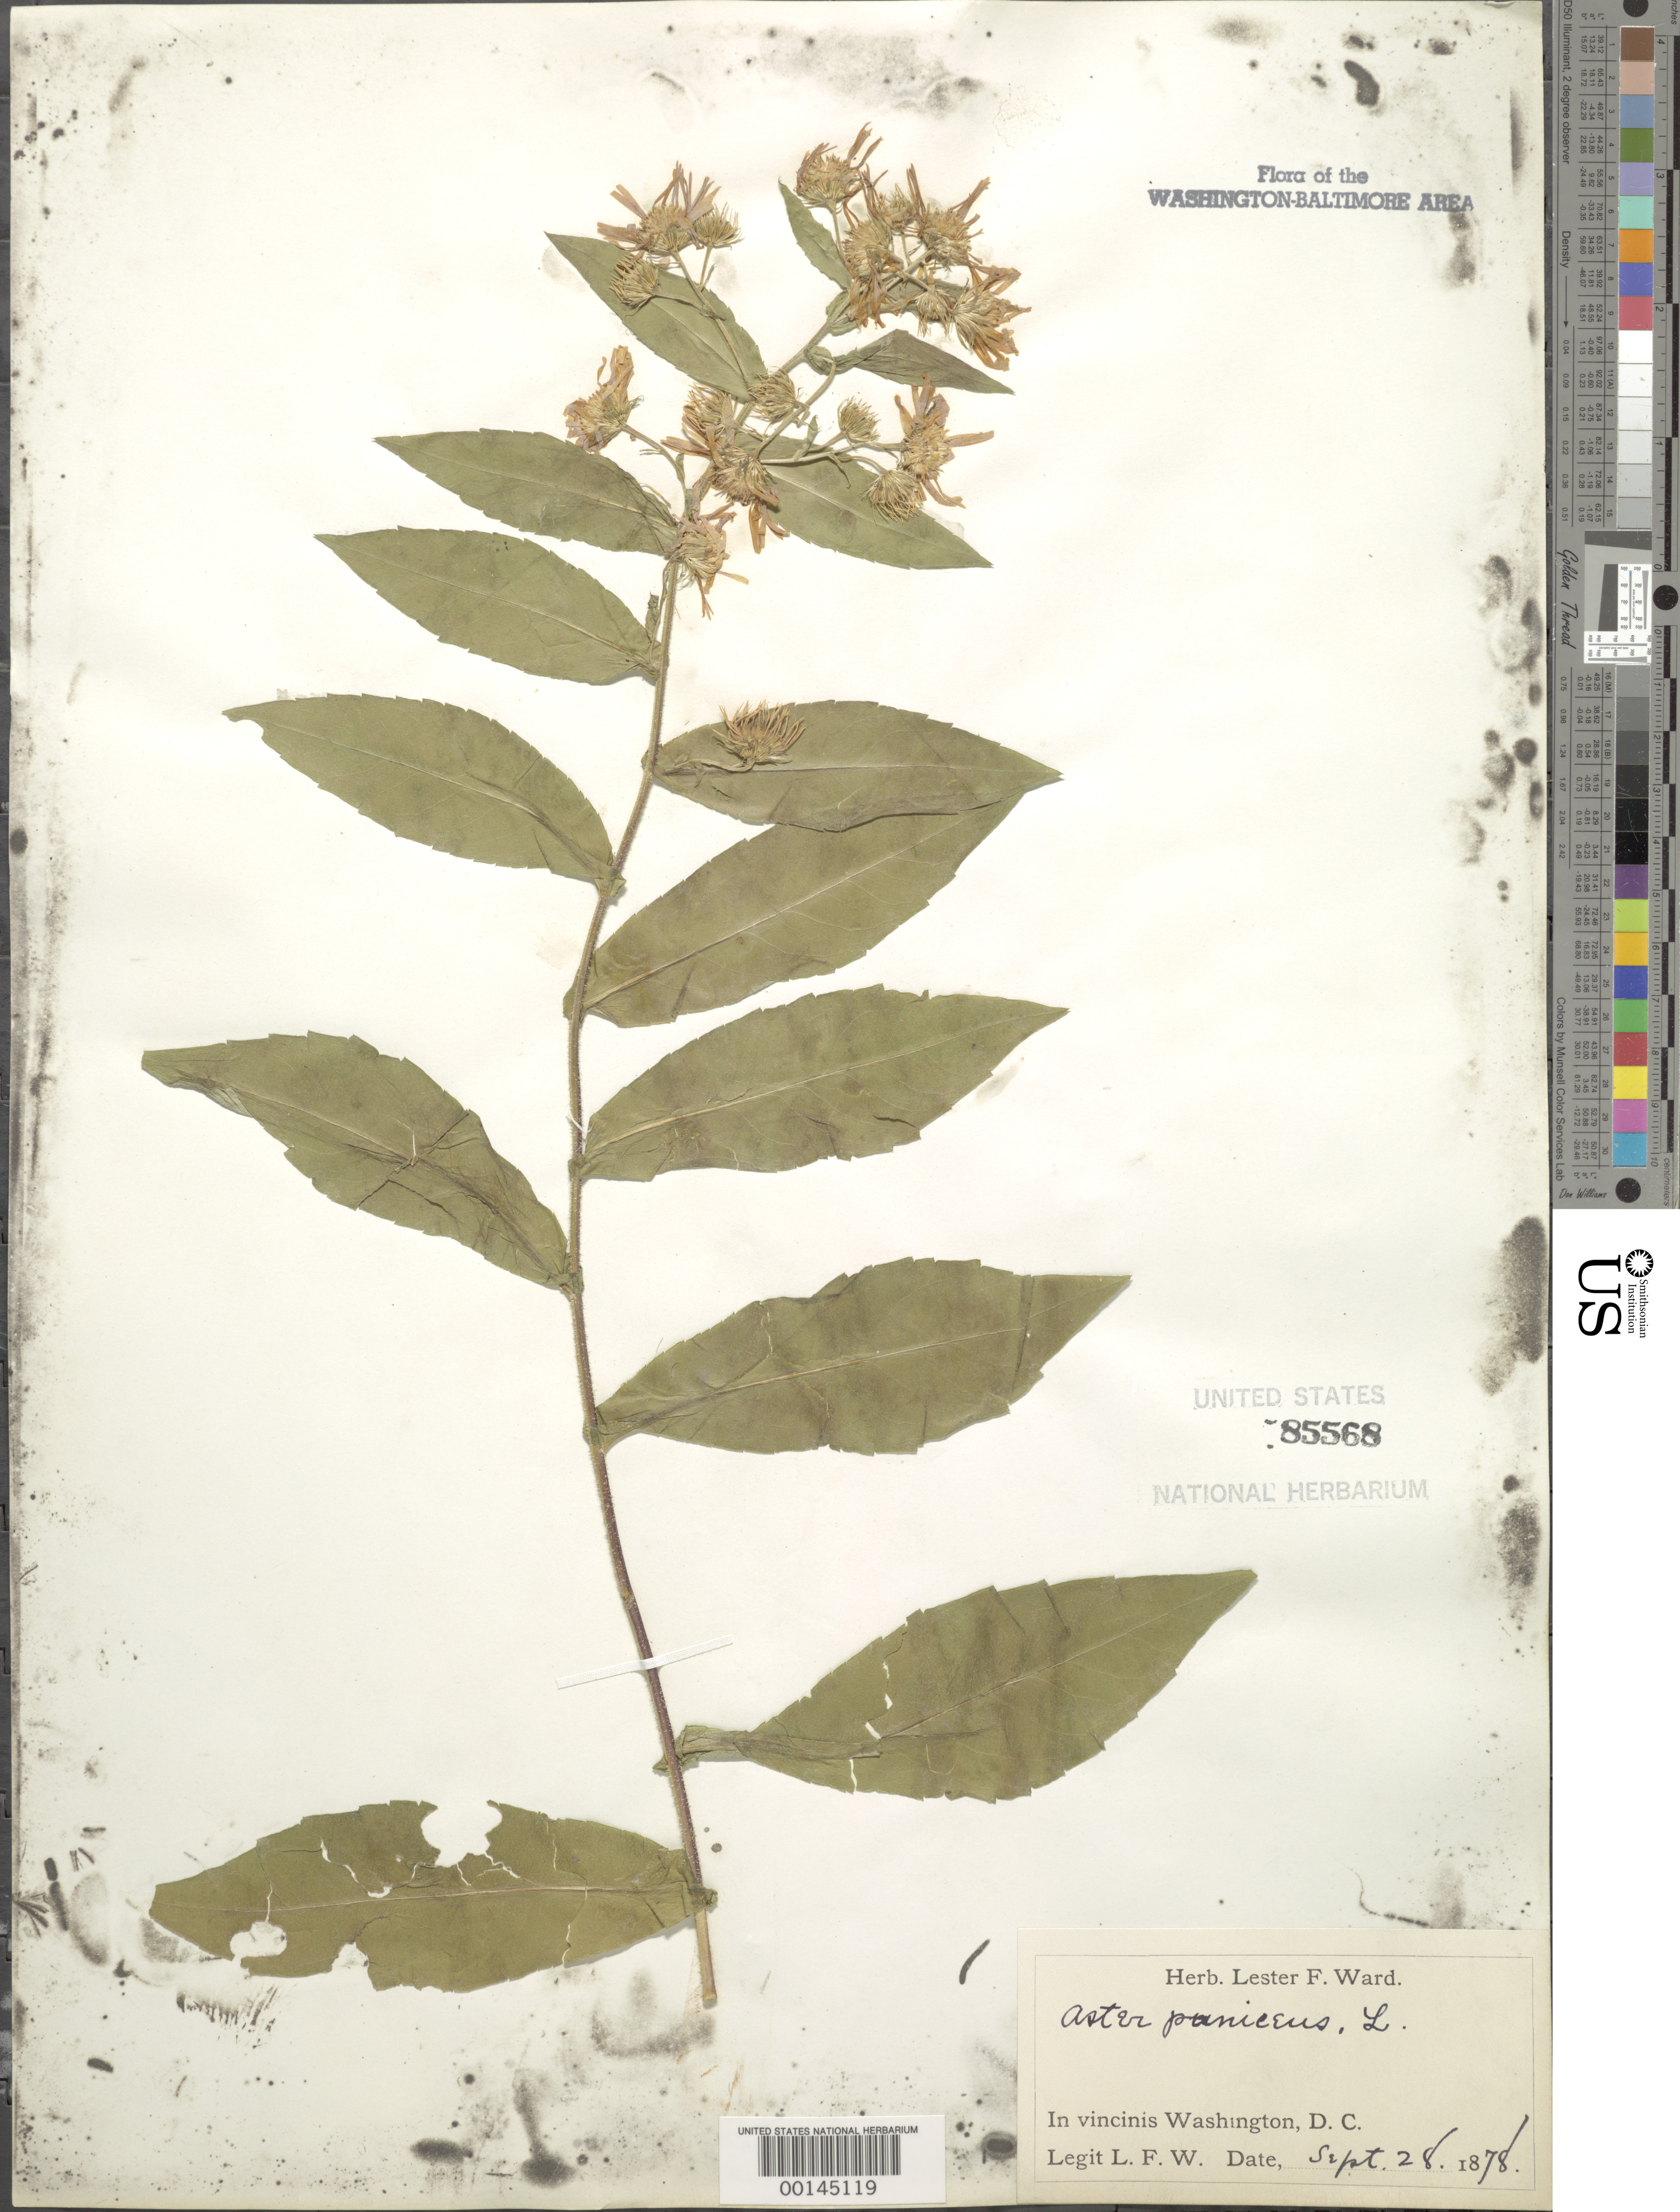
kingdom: Plantae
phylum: Tracheophyta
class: Magnoliopsida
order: Asterales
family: Asteraceae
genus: Symphyotrichum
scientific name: Symphyotrichum puniceum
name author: (L.) Á. Löve & D. Löve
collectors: G. Vasey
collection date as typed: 28 Sep 1878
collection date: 1878-09-28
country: United States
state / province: District of Columbia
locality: DC vicinity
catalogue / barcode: US 85568